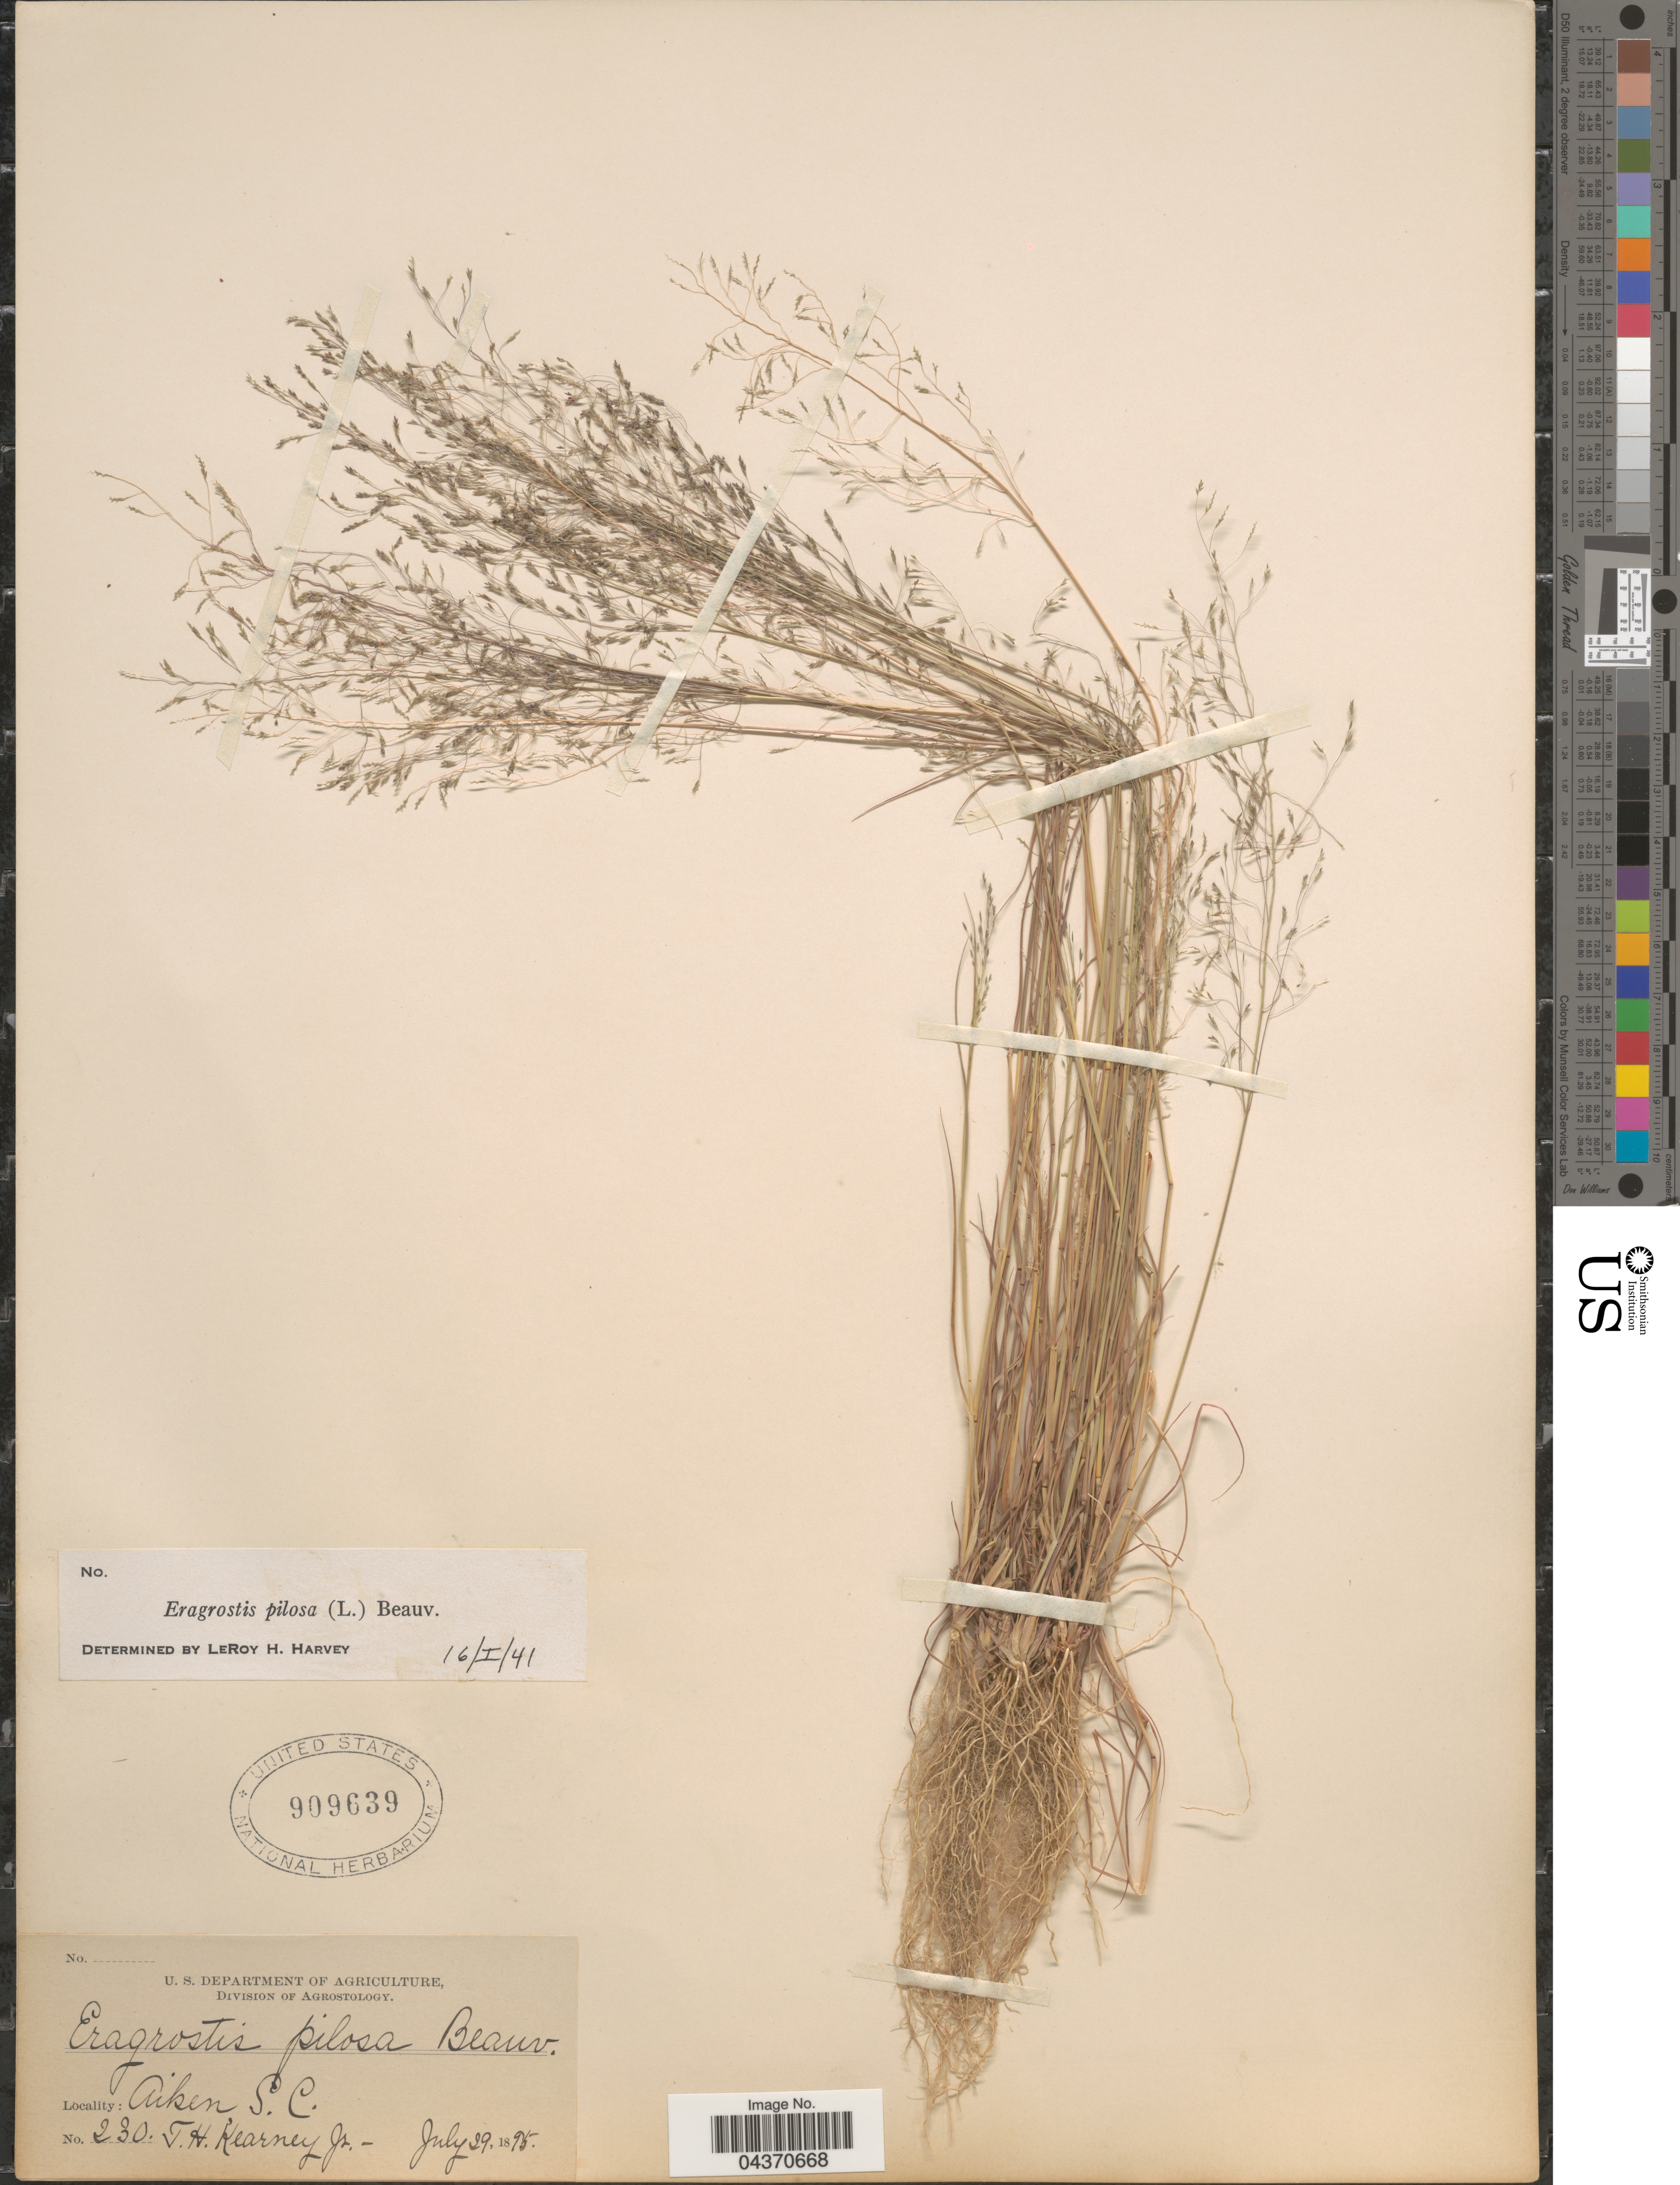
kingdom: Plantae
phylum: Tracheophyta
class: Liliopsida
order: Poales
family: Poaceae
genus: Eragrostis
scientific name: Eragrostis pilosa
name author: (L.) P. Beauv.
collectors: T. H. Kearney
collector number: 230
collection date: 1895-07-29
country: United States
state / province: South Carolina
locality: Aiken.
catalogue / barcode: US 909639